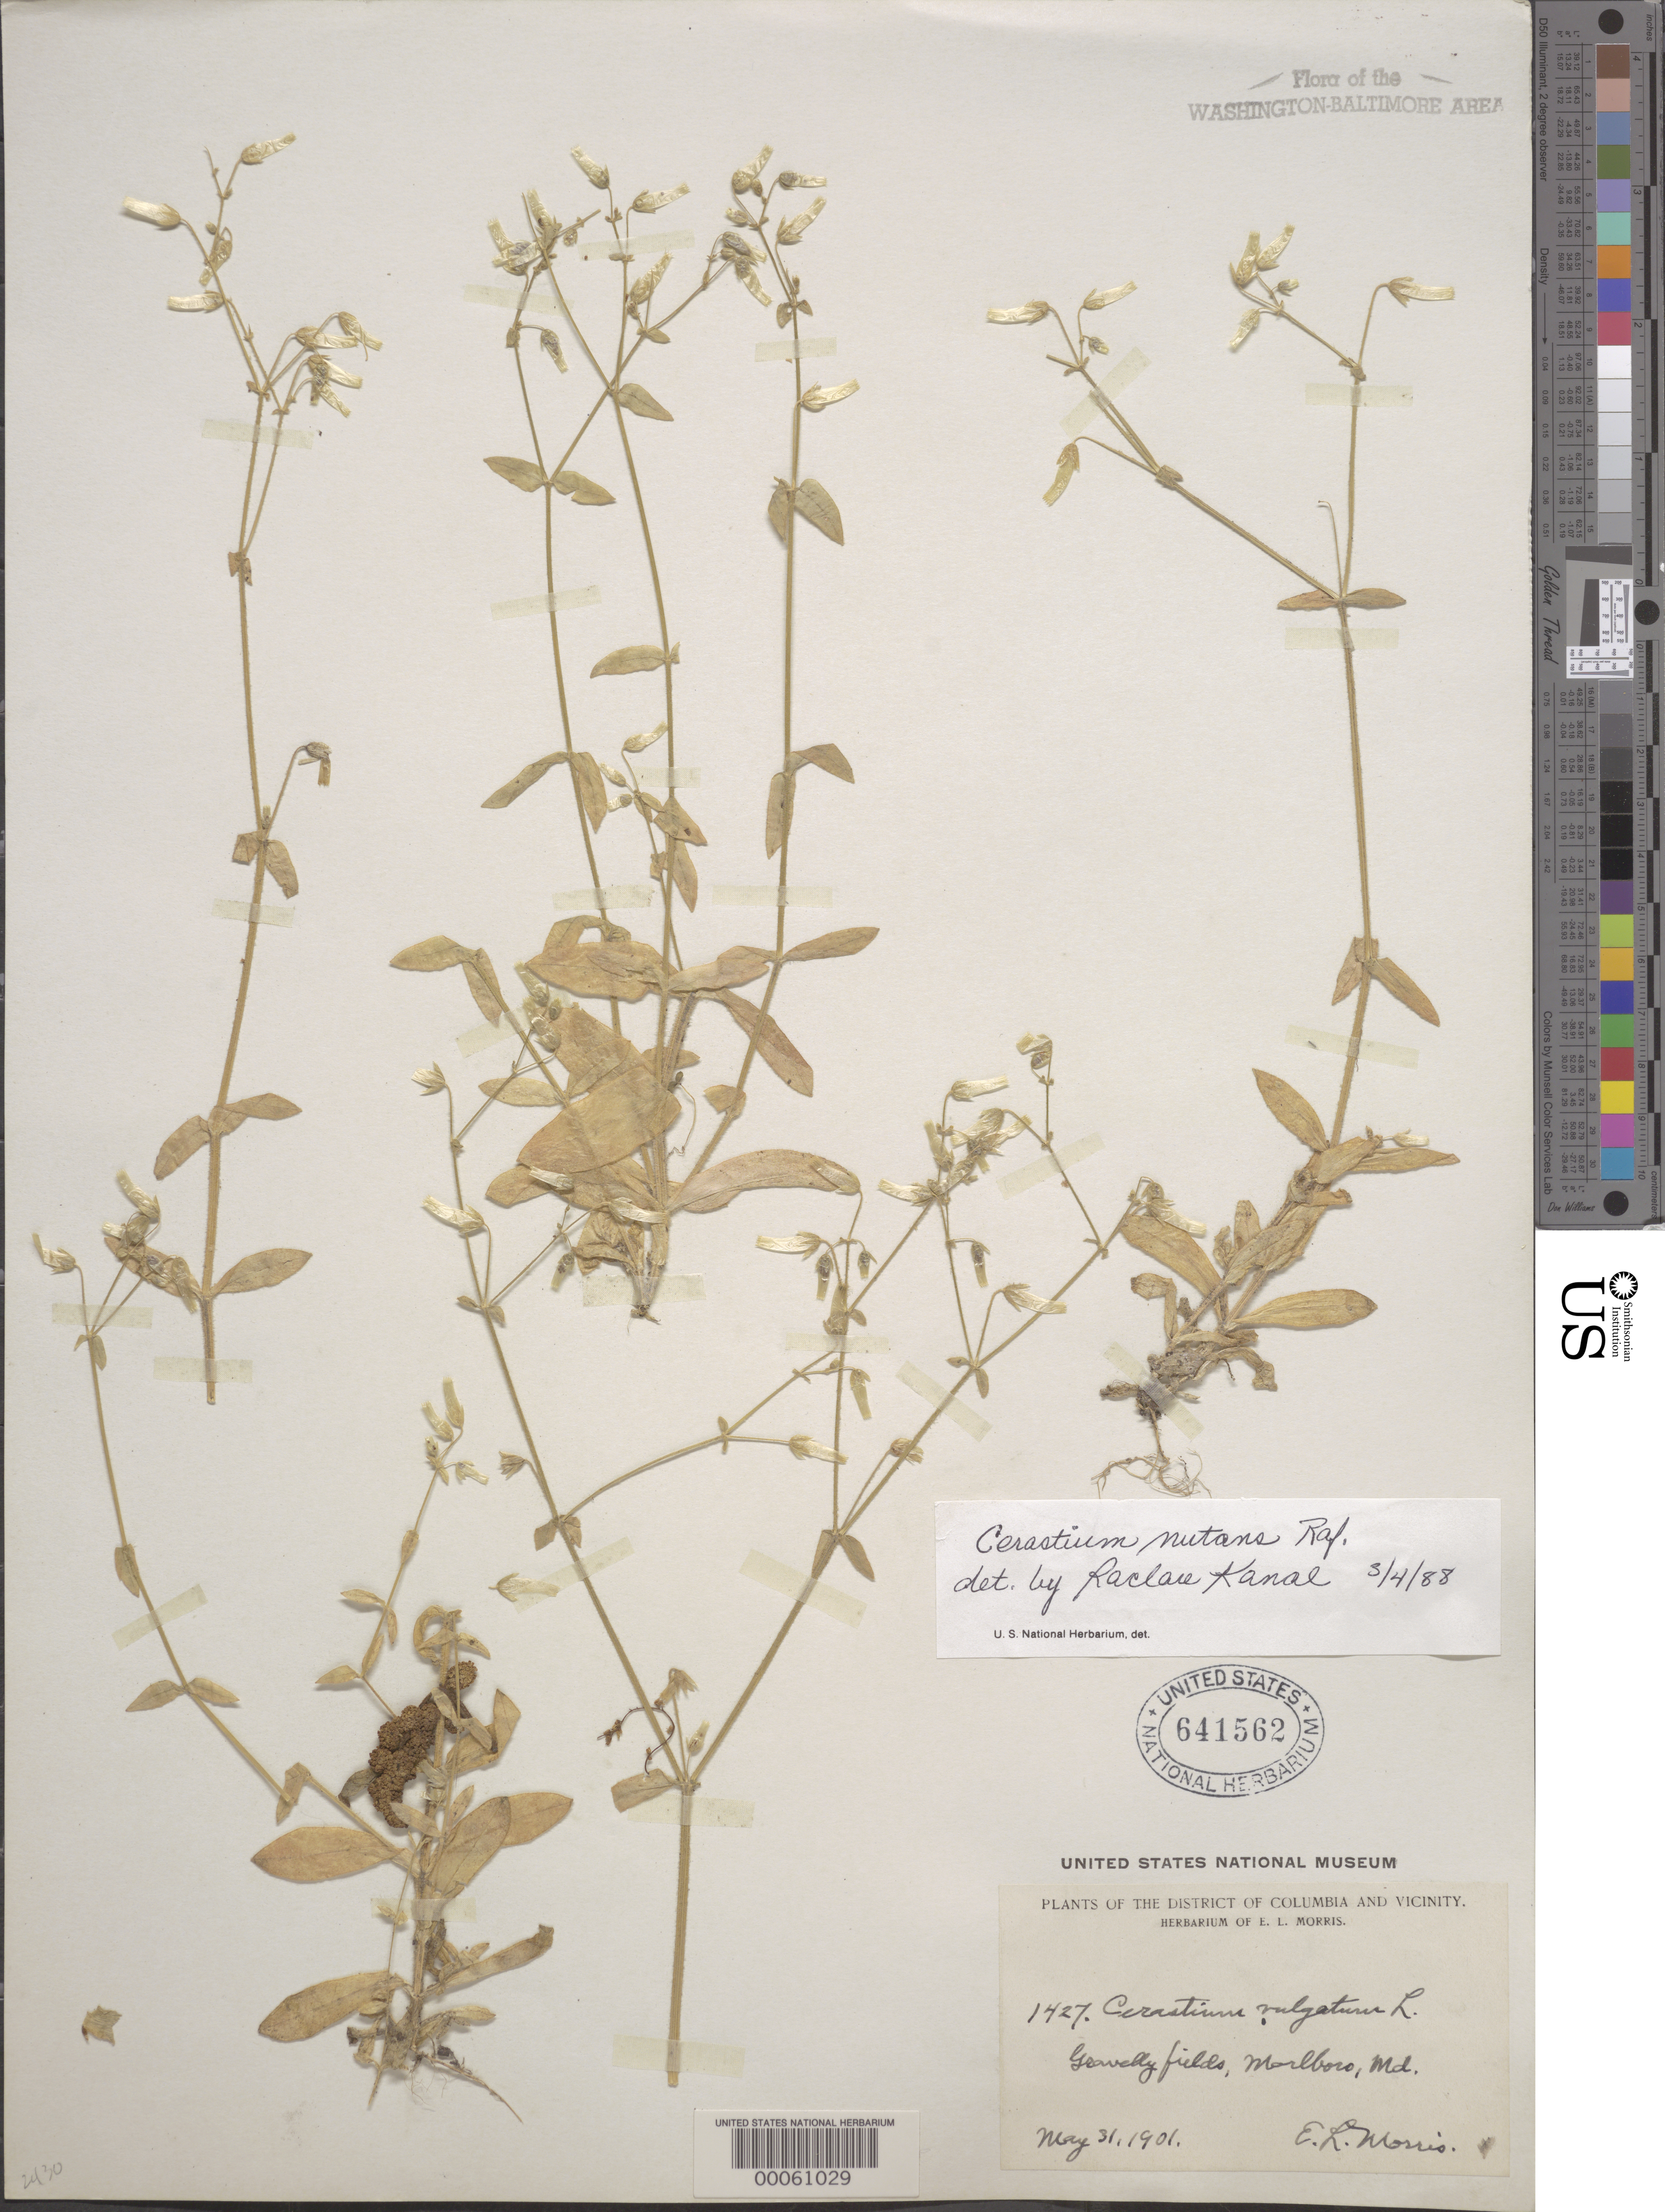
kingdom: Plantae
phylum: Tracheophyta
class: Magnoliopsida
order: Caryophyllales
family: Caryophyllaceae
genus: Cerastium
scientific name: Cerastium nutans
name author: Raf.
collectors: E. L. Morris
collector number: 1427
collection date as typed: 31 May 1901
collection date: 1901-05-31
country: United States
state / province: Maryland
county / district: Prince George's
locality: Marlboro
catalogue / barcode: US 641562